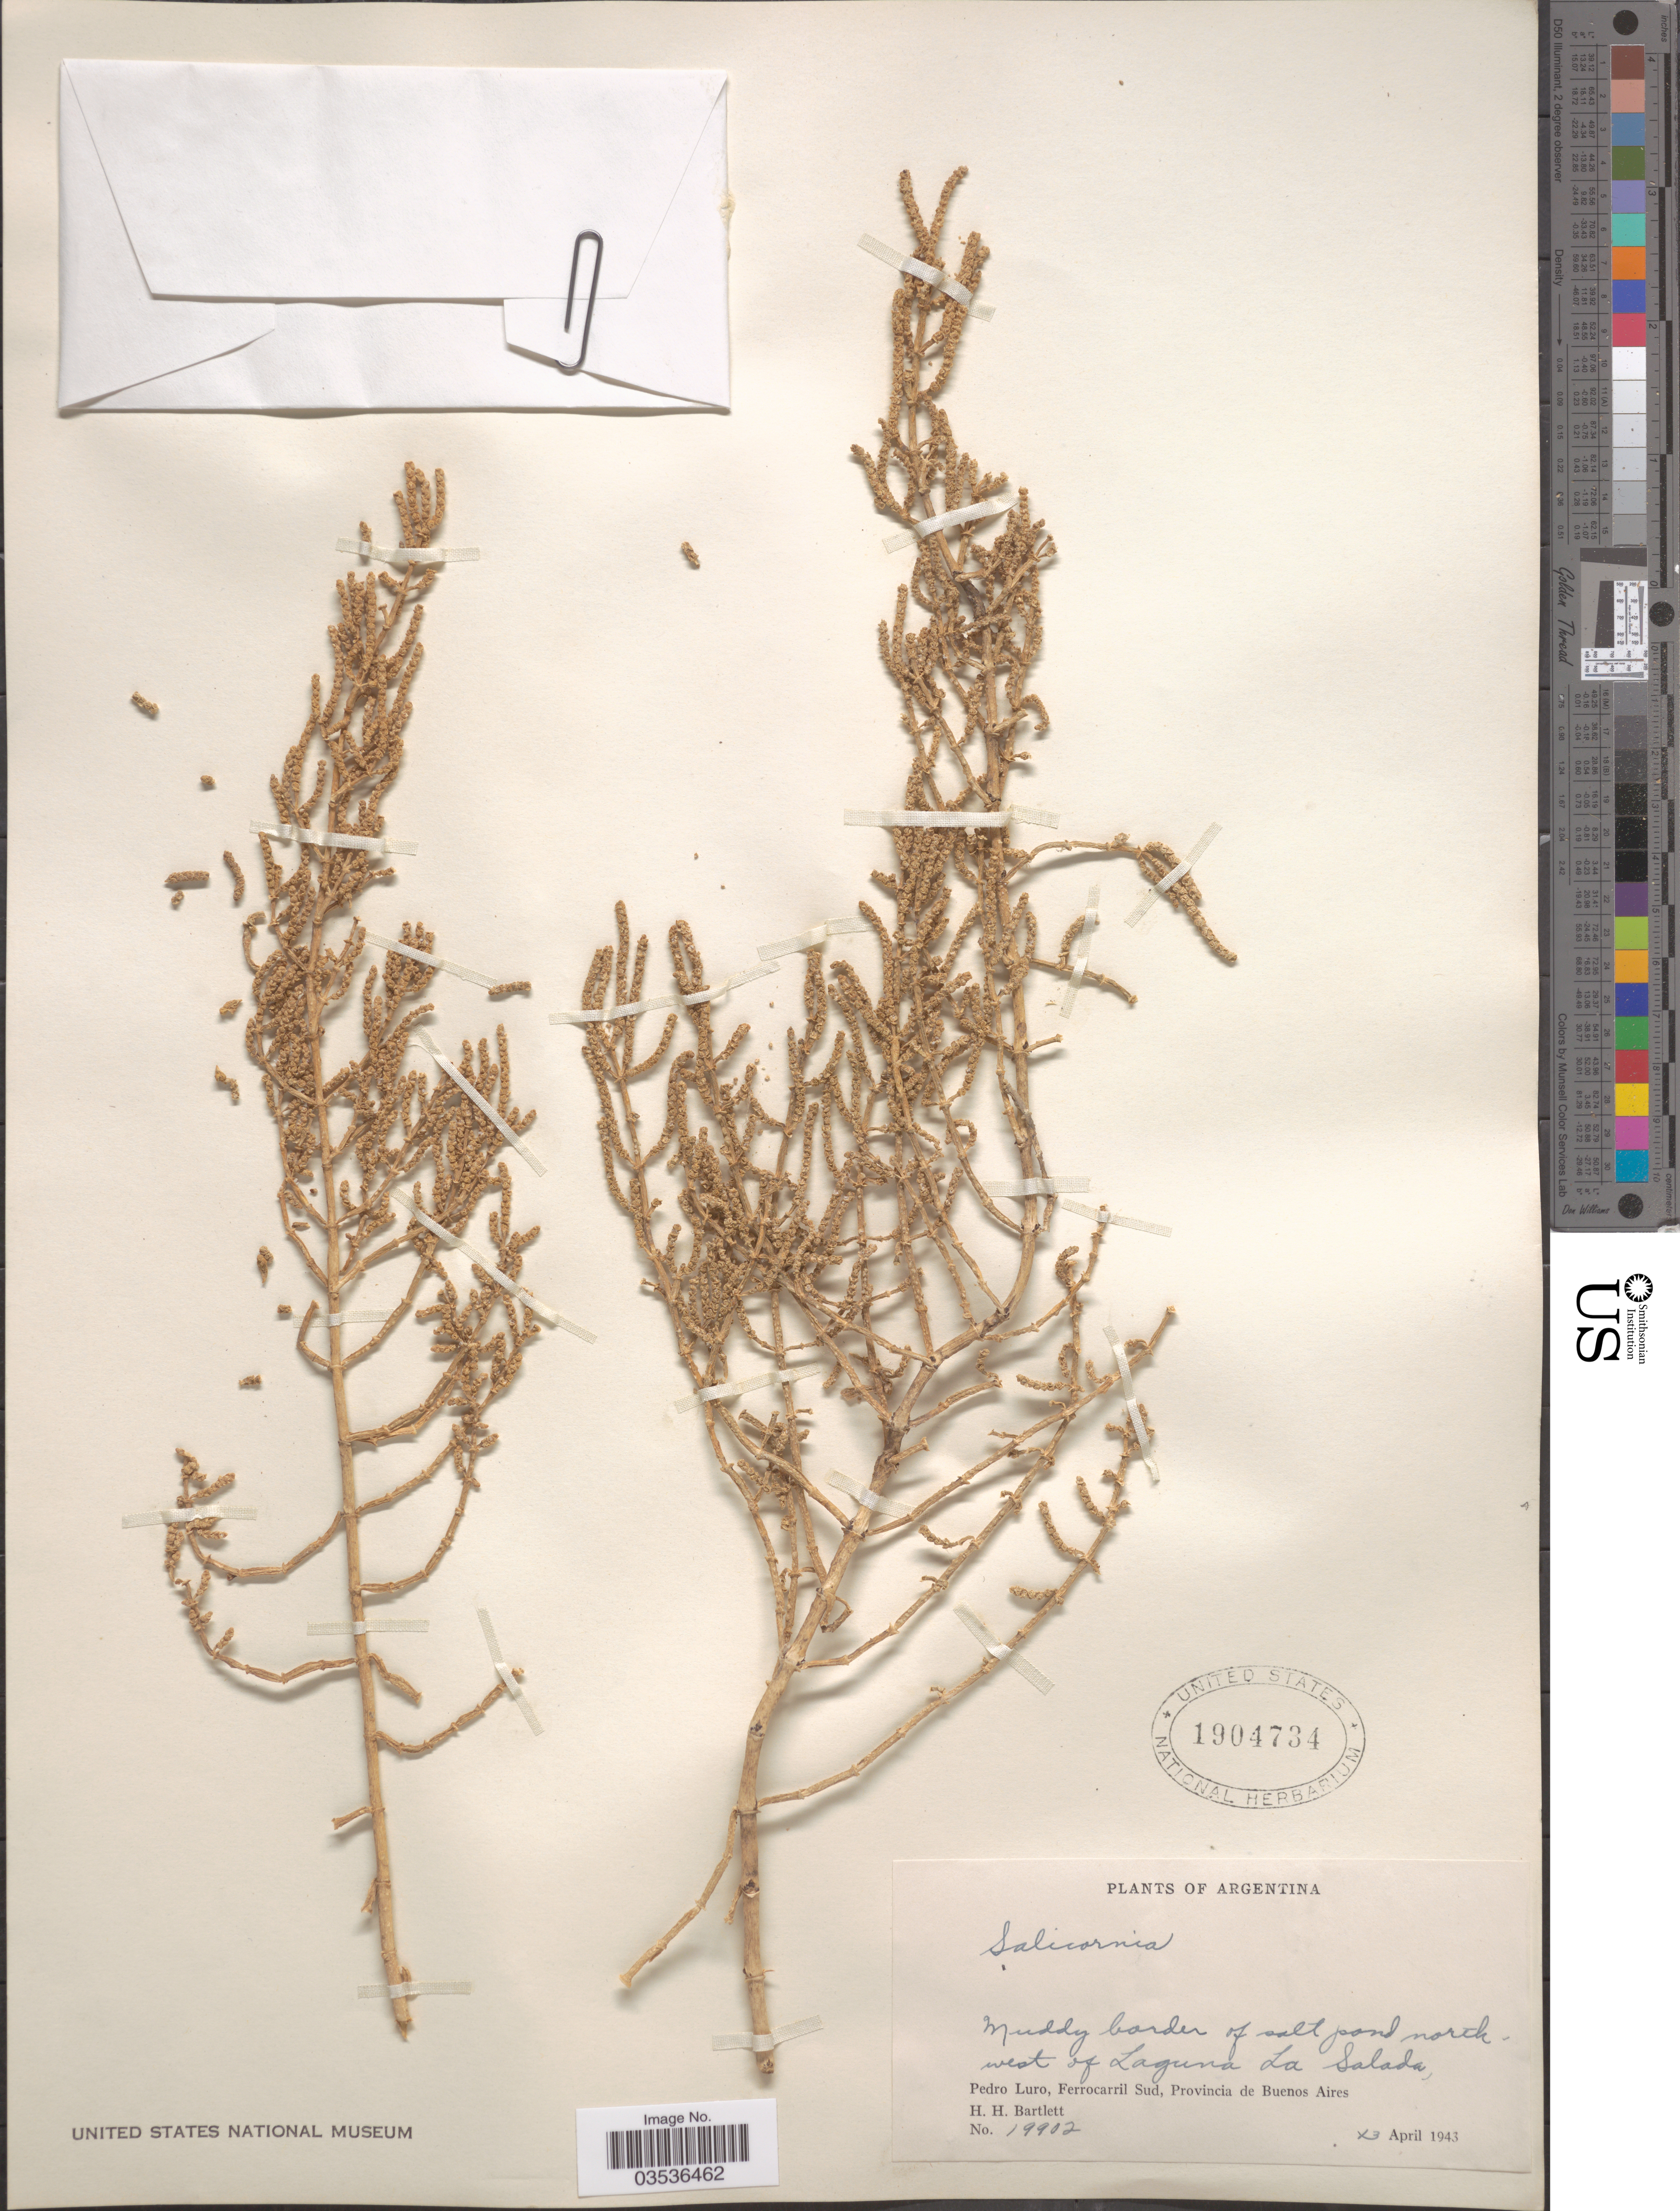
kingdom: Plantae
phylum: Tracheophyta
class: Magnoliopsida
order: Caryophyllales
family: Amaranthaceae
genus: Salicornia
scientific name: Salicornia sp.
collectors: H. H. Bartlett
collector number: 19902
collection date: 1943-04-13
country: Argentina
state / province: Buenos Aires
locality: Muddy border of salt pond northwest of Laguna La Salada, Pedro Luro, Ferrocarril Sud.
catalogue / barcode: US 1904734